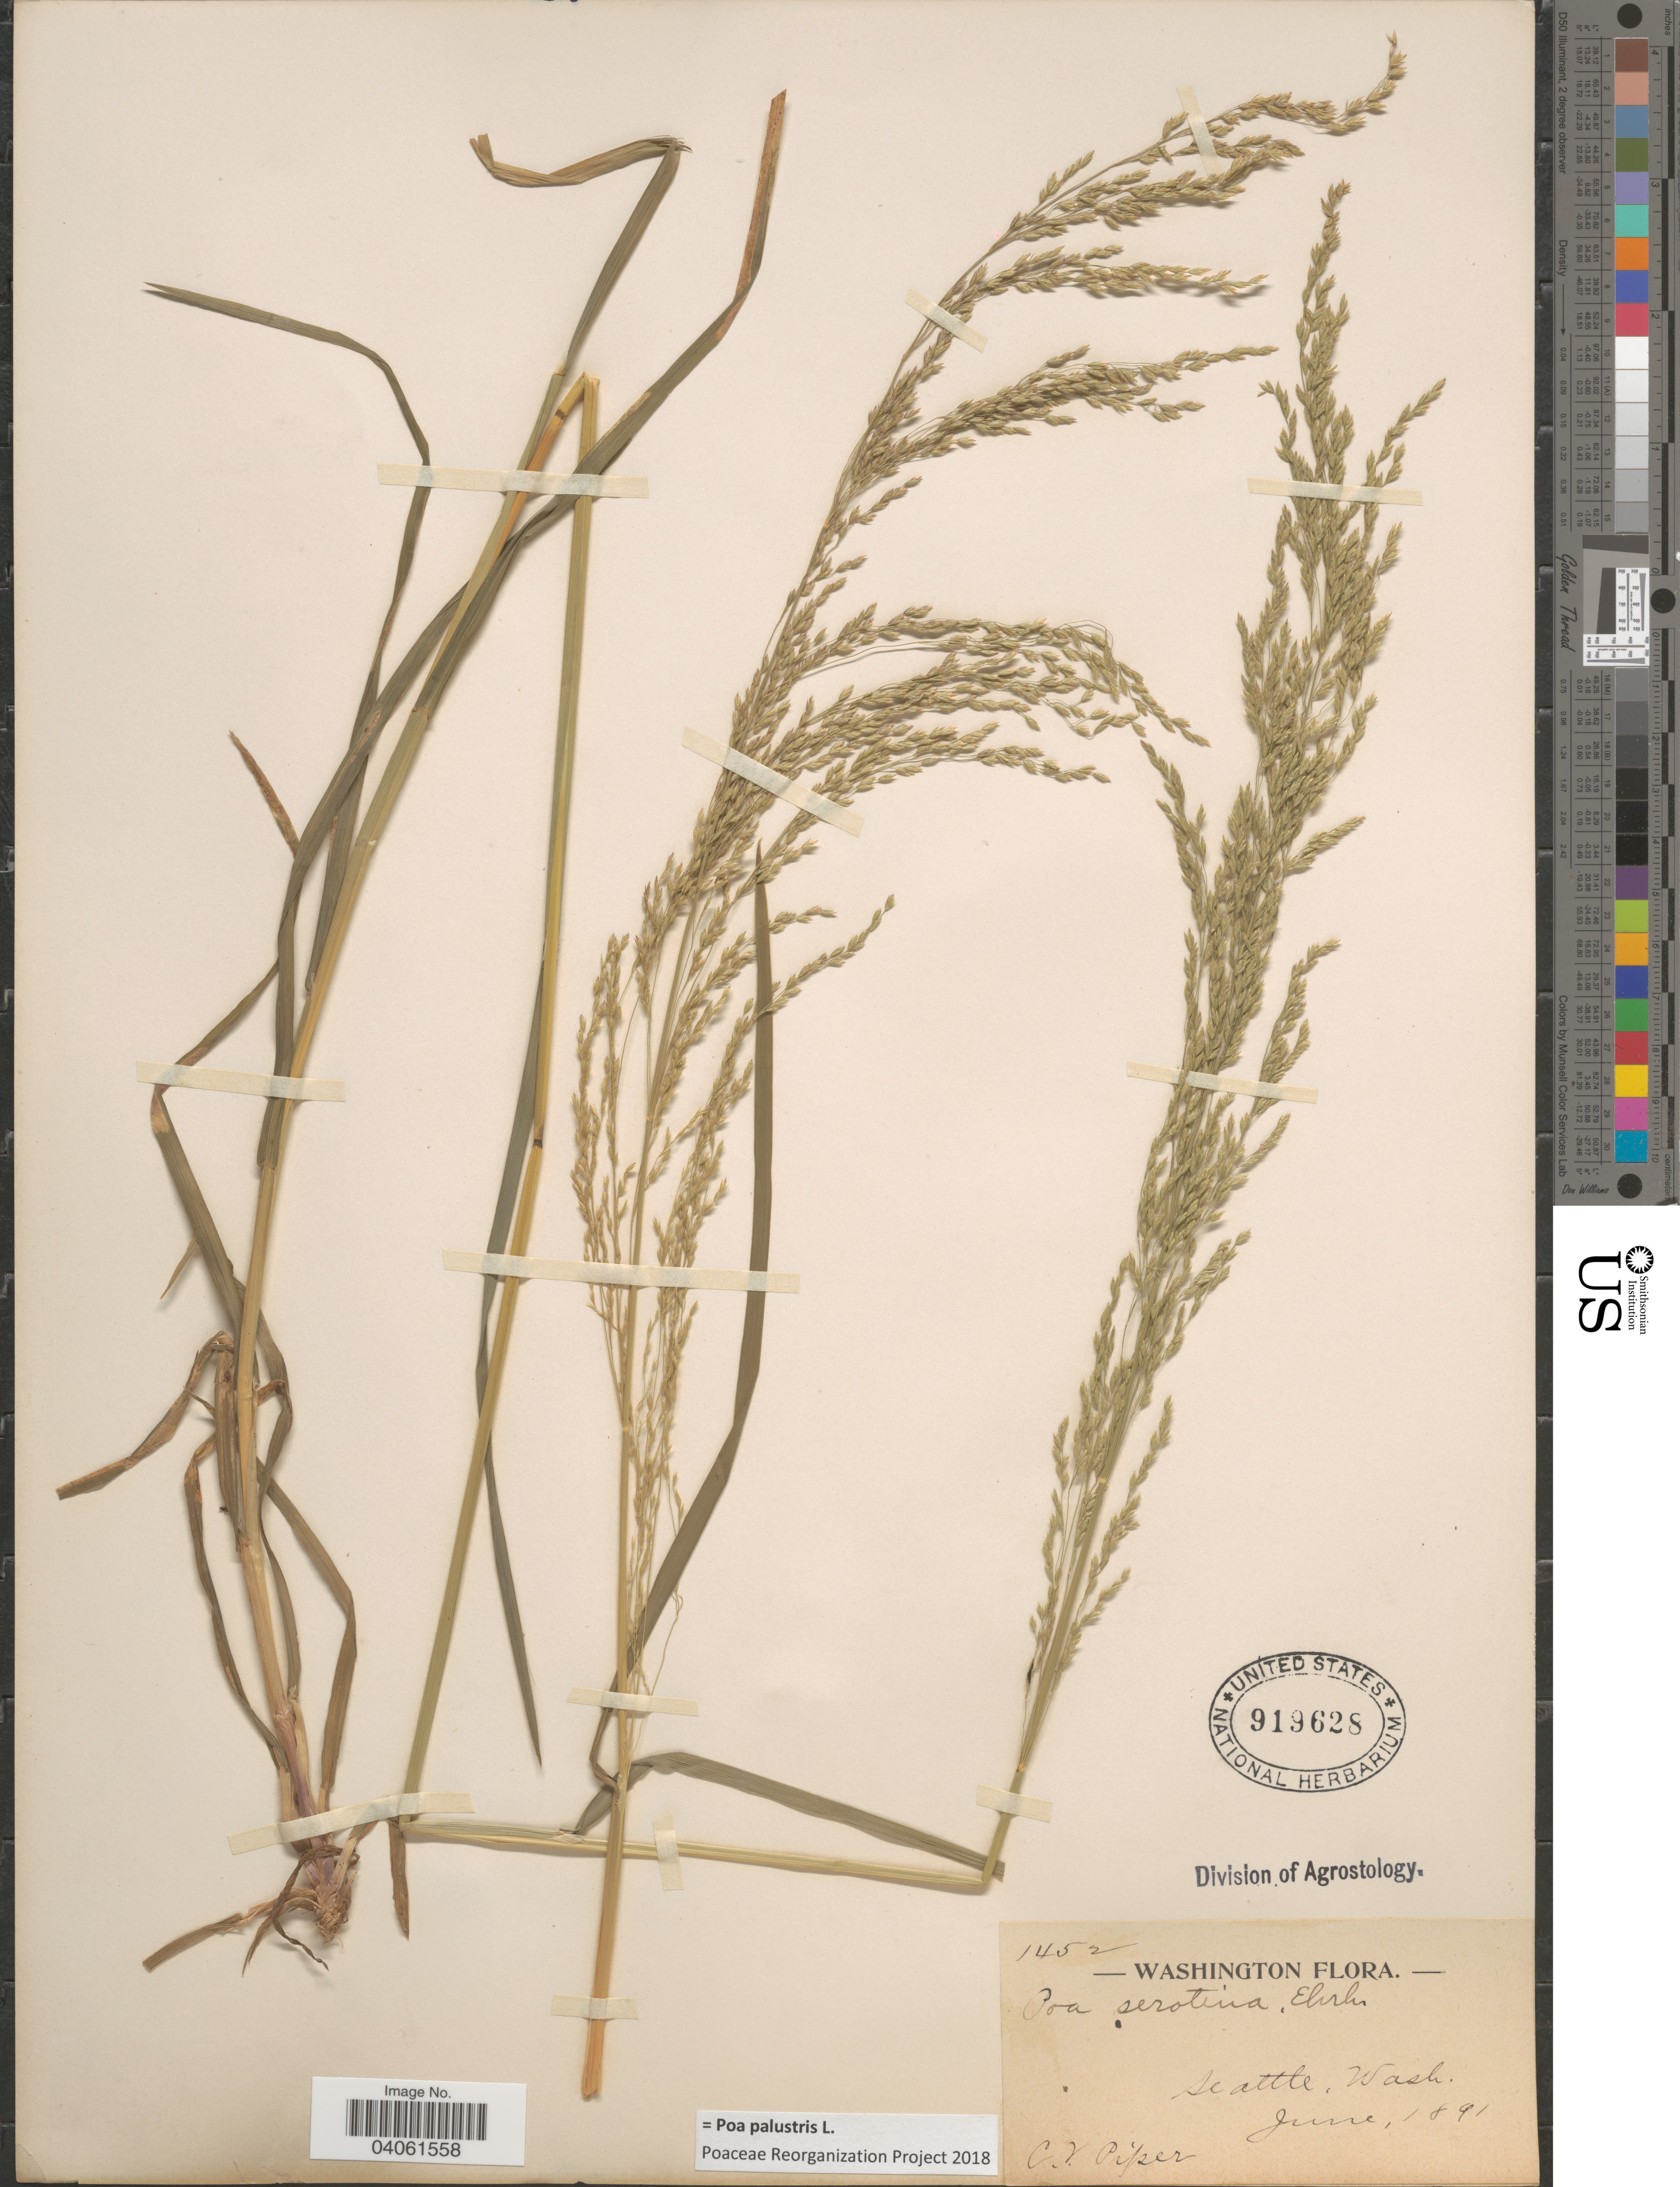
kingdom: Plantae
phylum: Tracheophyta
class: Liliopsida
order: Poales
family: Poaceae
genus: Poa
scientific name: Poa palustris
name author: L.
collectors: C. V. Piper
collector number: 1452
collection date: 1891-06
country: United States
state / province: Washington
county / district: King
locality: Seattle.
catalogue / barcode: US 919628